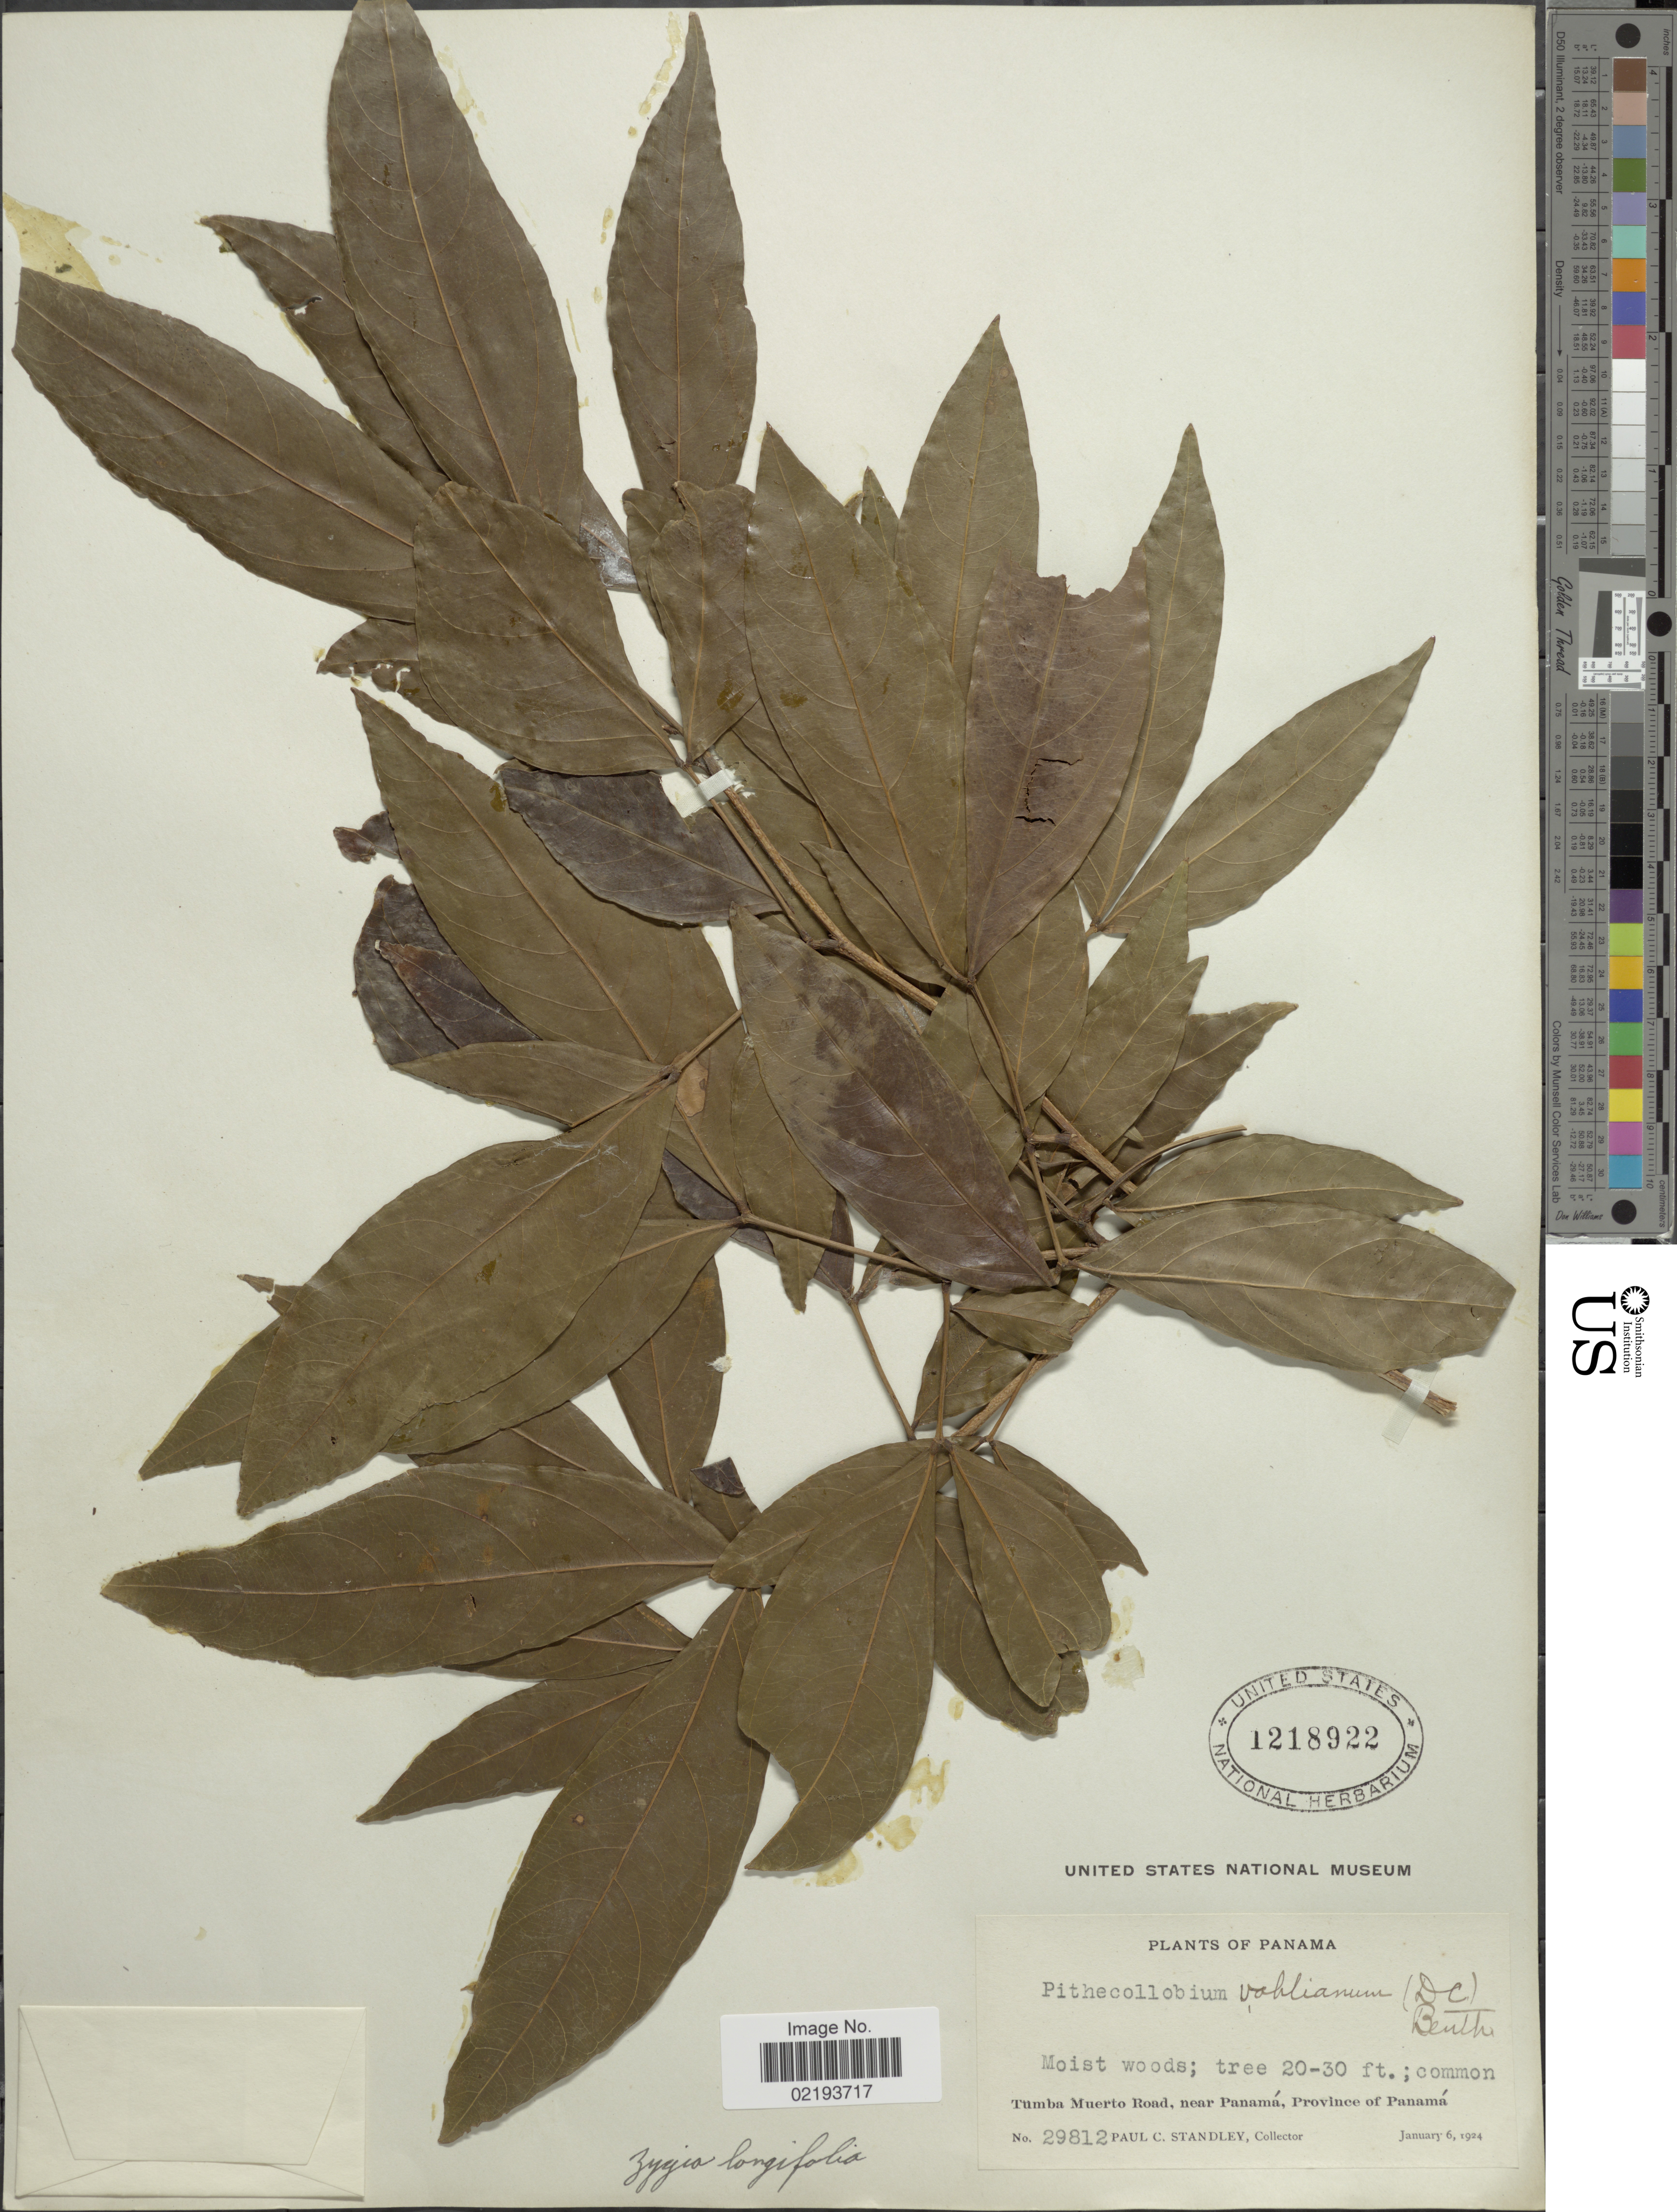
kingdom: Plantae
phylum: Tracheophyta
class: Magnoliopsida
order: Fabales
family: Fabaceae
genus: Zygia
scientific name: Zygia longifolia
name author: (Willd.) Britton & Rose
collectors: P. C. Standley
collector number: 29812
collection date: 1924-01-06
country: Panama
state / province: Panamá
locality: Moist woods, Tumba Muerto Road, near Panamá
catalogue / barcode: US 1218922